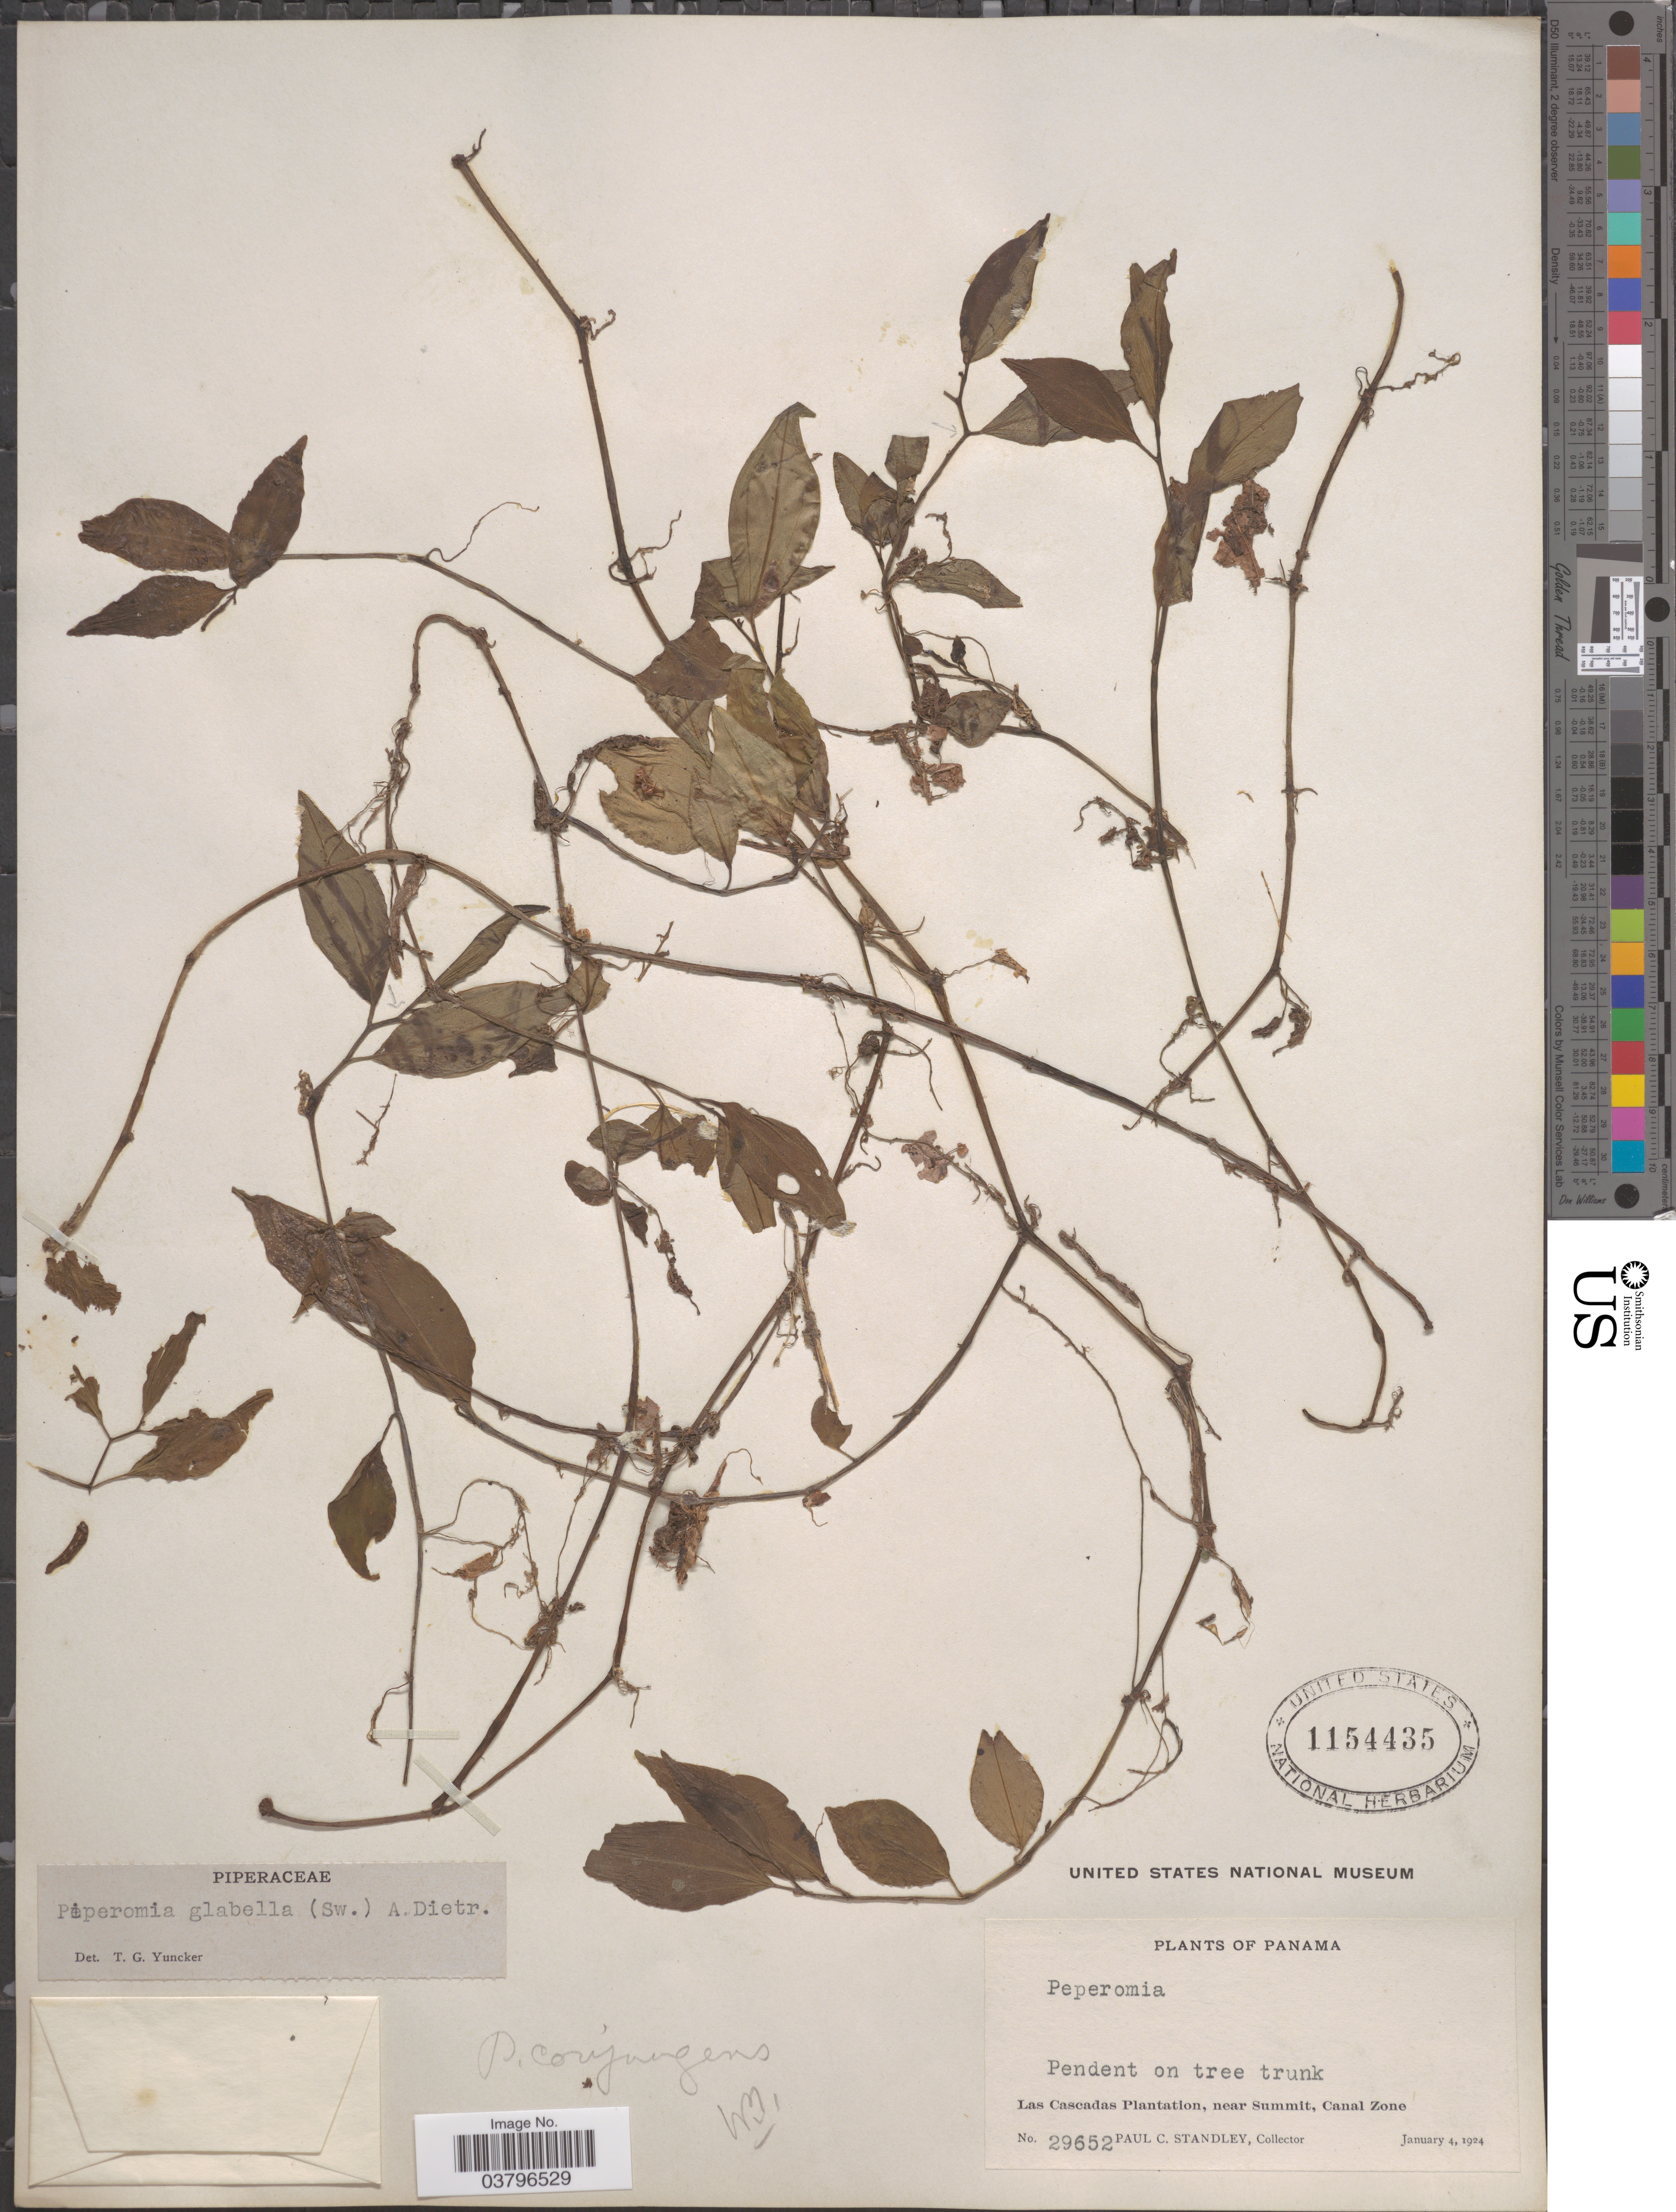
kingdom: Plantae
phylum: Tracheophyta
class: Magnoliopsida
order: Piperales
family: Piperaceae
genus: Peperomia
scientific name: Peperomia glabella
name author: (Sw.) A. Dietr.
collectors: P. C. Standley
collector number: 29652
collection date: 1924-01-04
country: Panama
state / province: Colón / Panamá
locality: Las cascadas Plantation, near Summit, Canal Zone.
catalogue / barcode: US 1154435